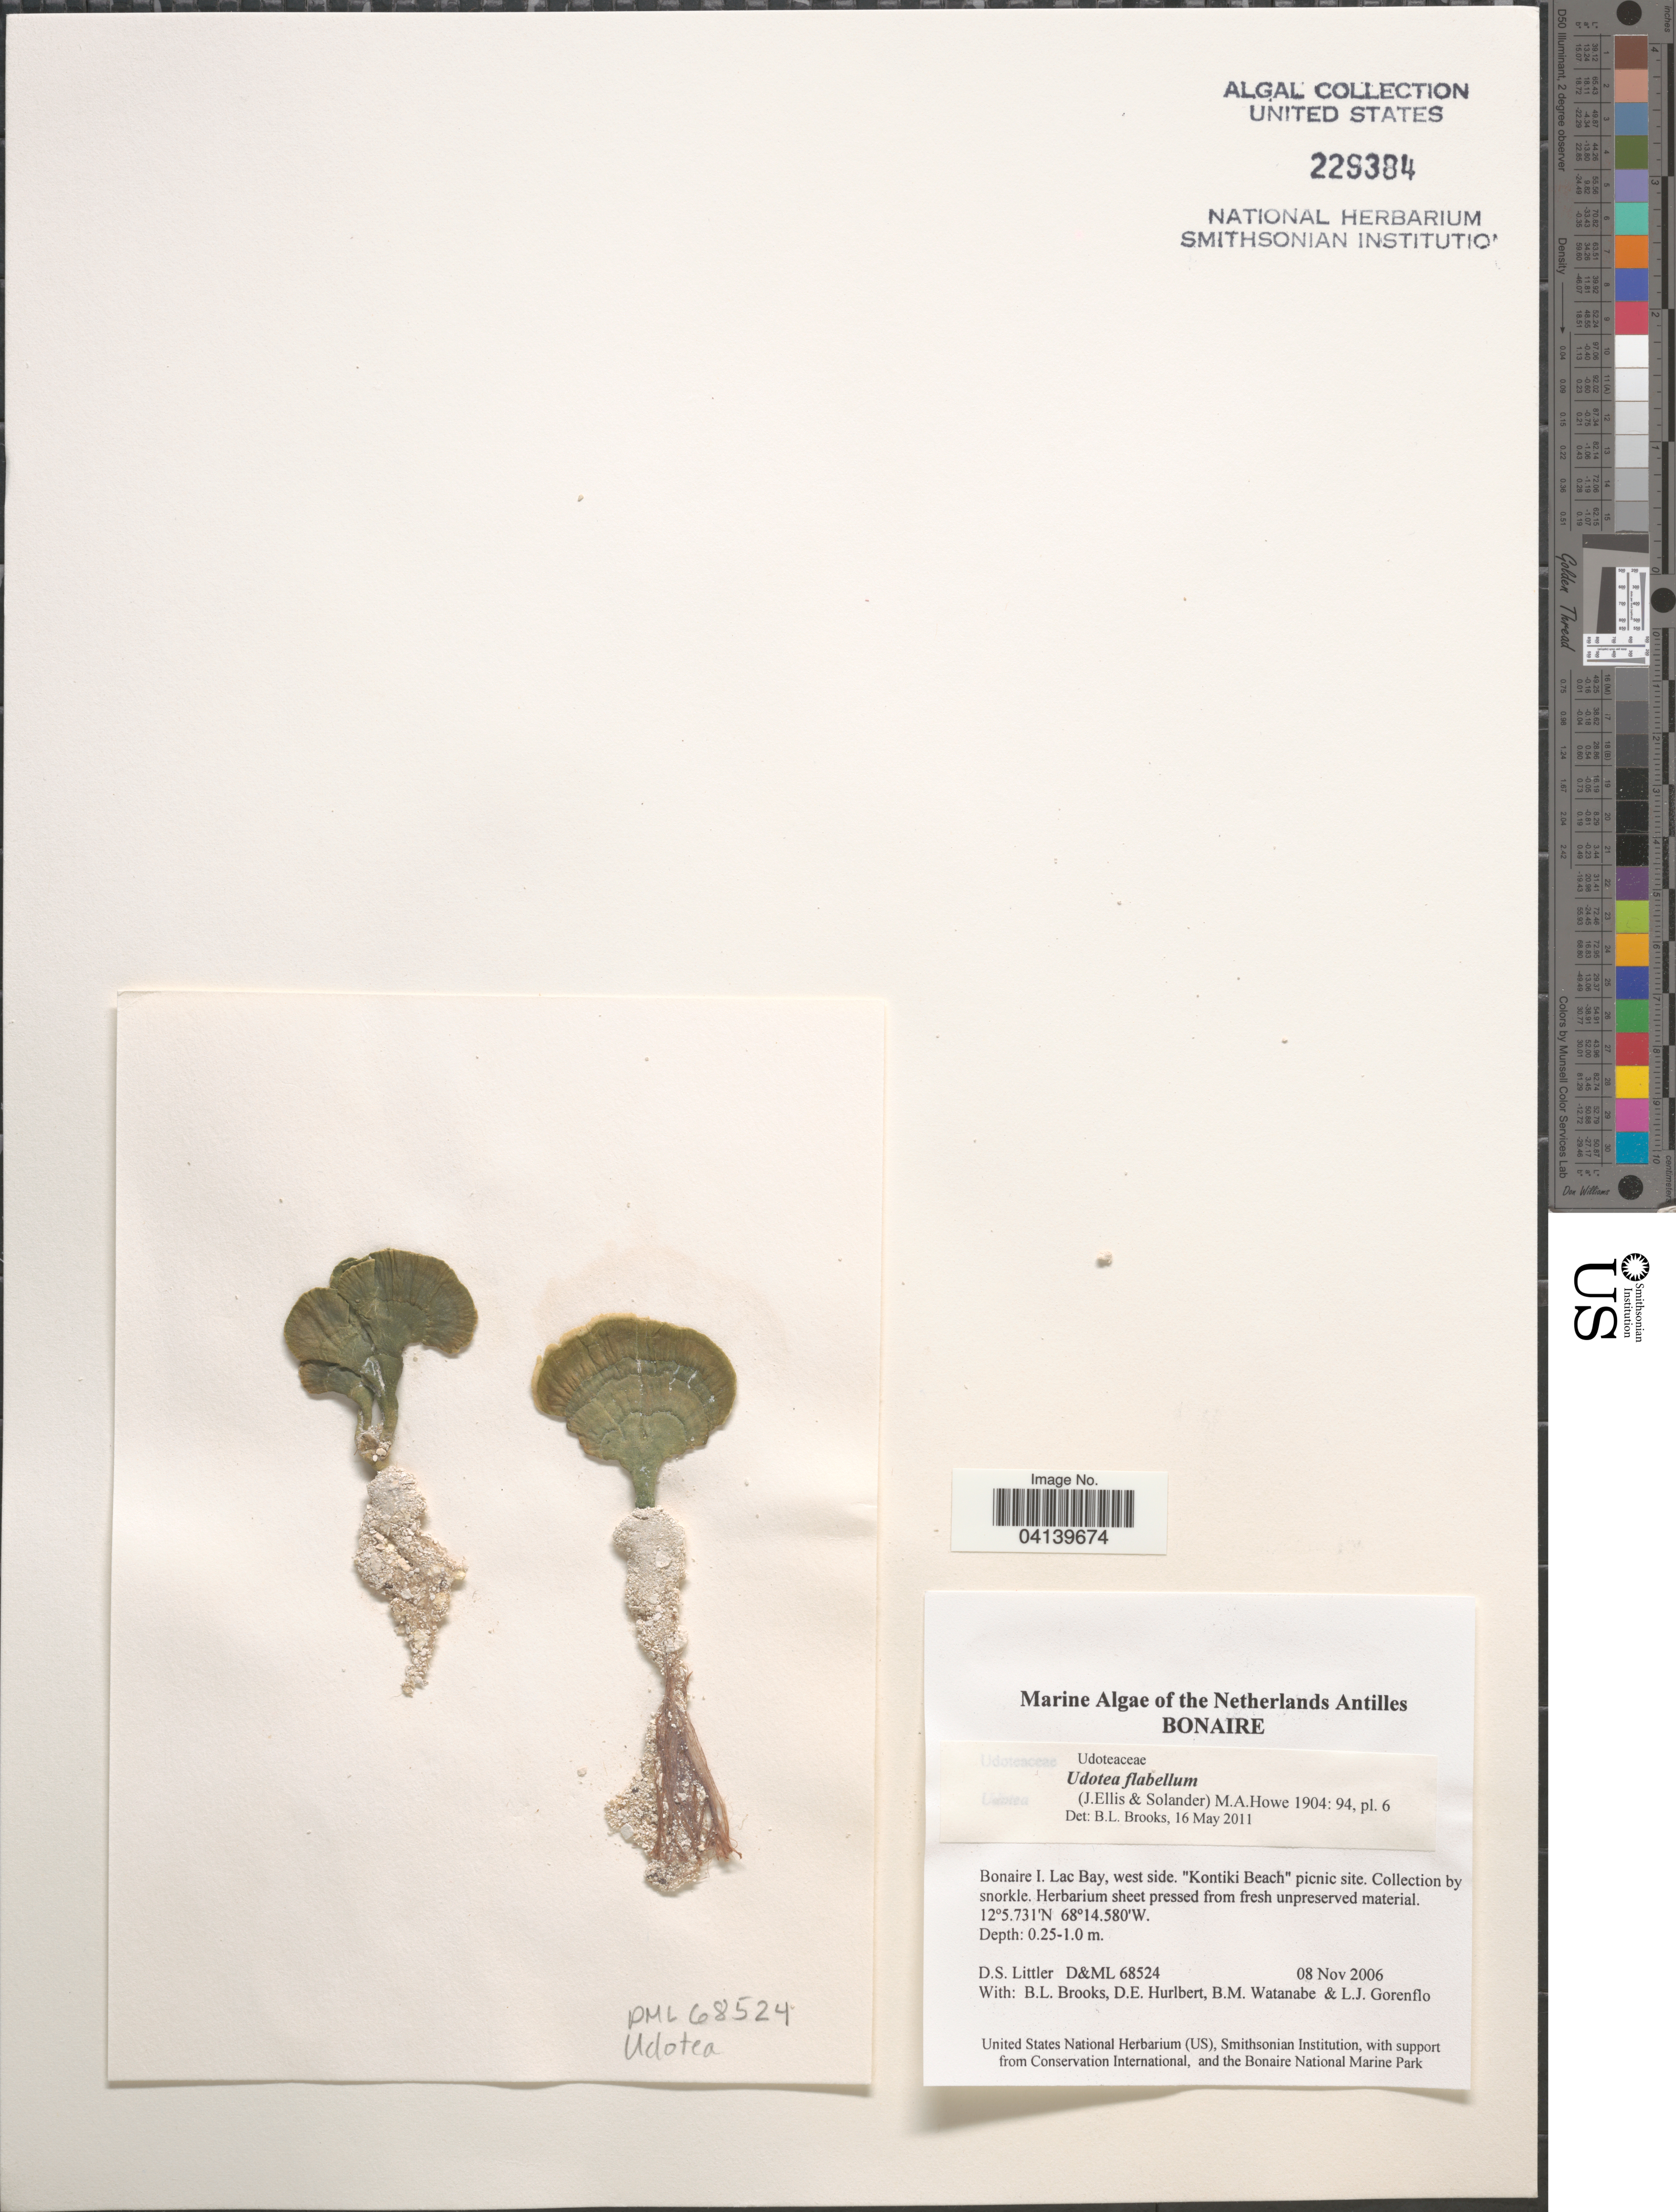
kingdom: Plantae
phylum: Chlorophyta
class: Ulvophyceae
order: Bryopsidales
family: Udoteaceae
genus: Udotea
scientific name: Udotea flabellum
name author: (J. Ellis & Sol.) M. Howe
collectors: D. S. Littler, B. Brooks, D. Hurlbert, B. Watanabe & L. Gorenflo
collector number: D&ML 68524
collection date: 2006-11-08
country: Netherlands Antilles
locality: Bonaire. Bonaire I. Lac Bay, west side. "Kontiki Beach" picnic site.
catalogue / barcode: US 229384